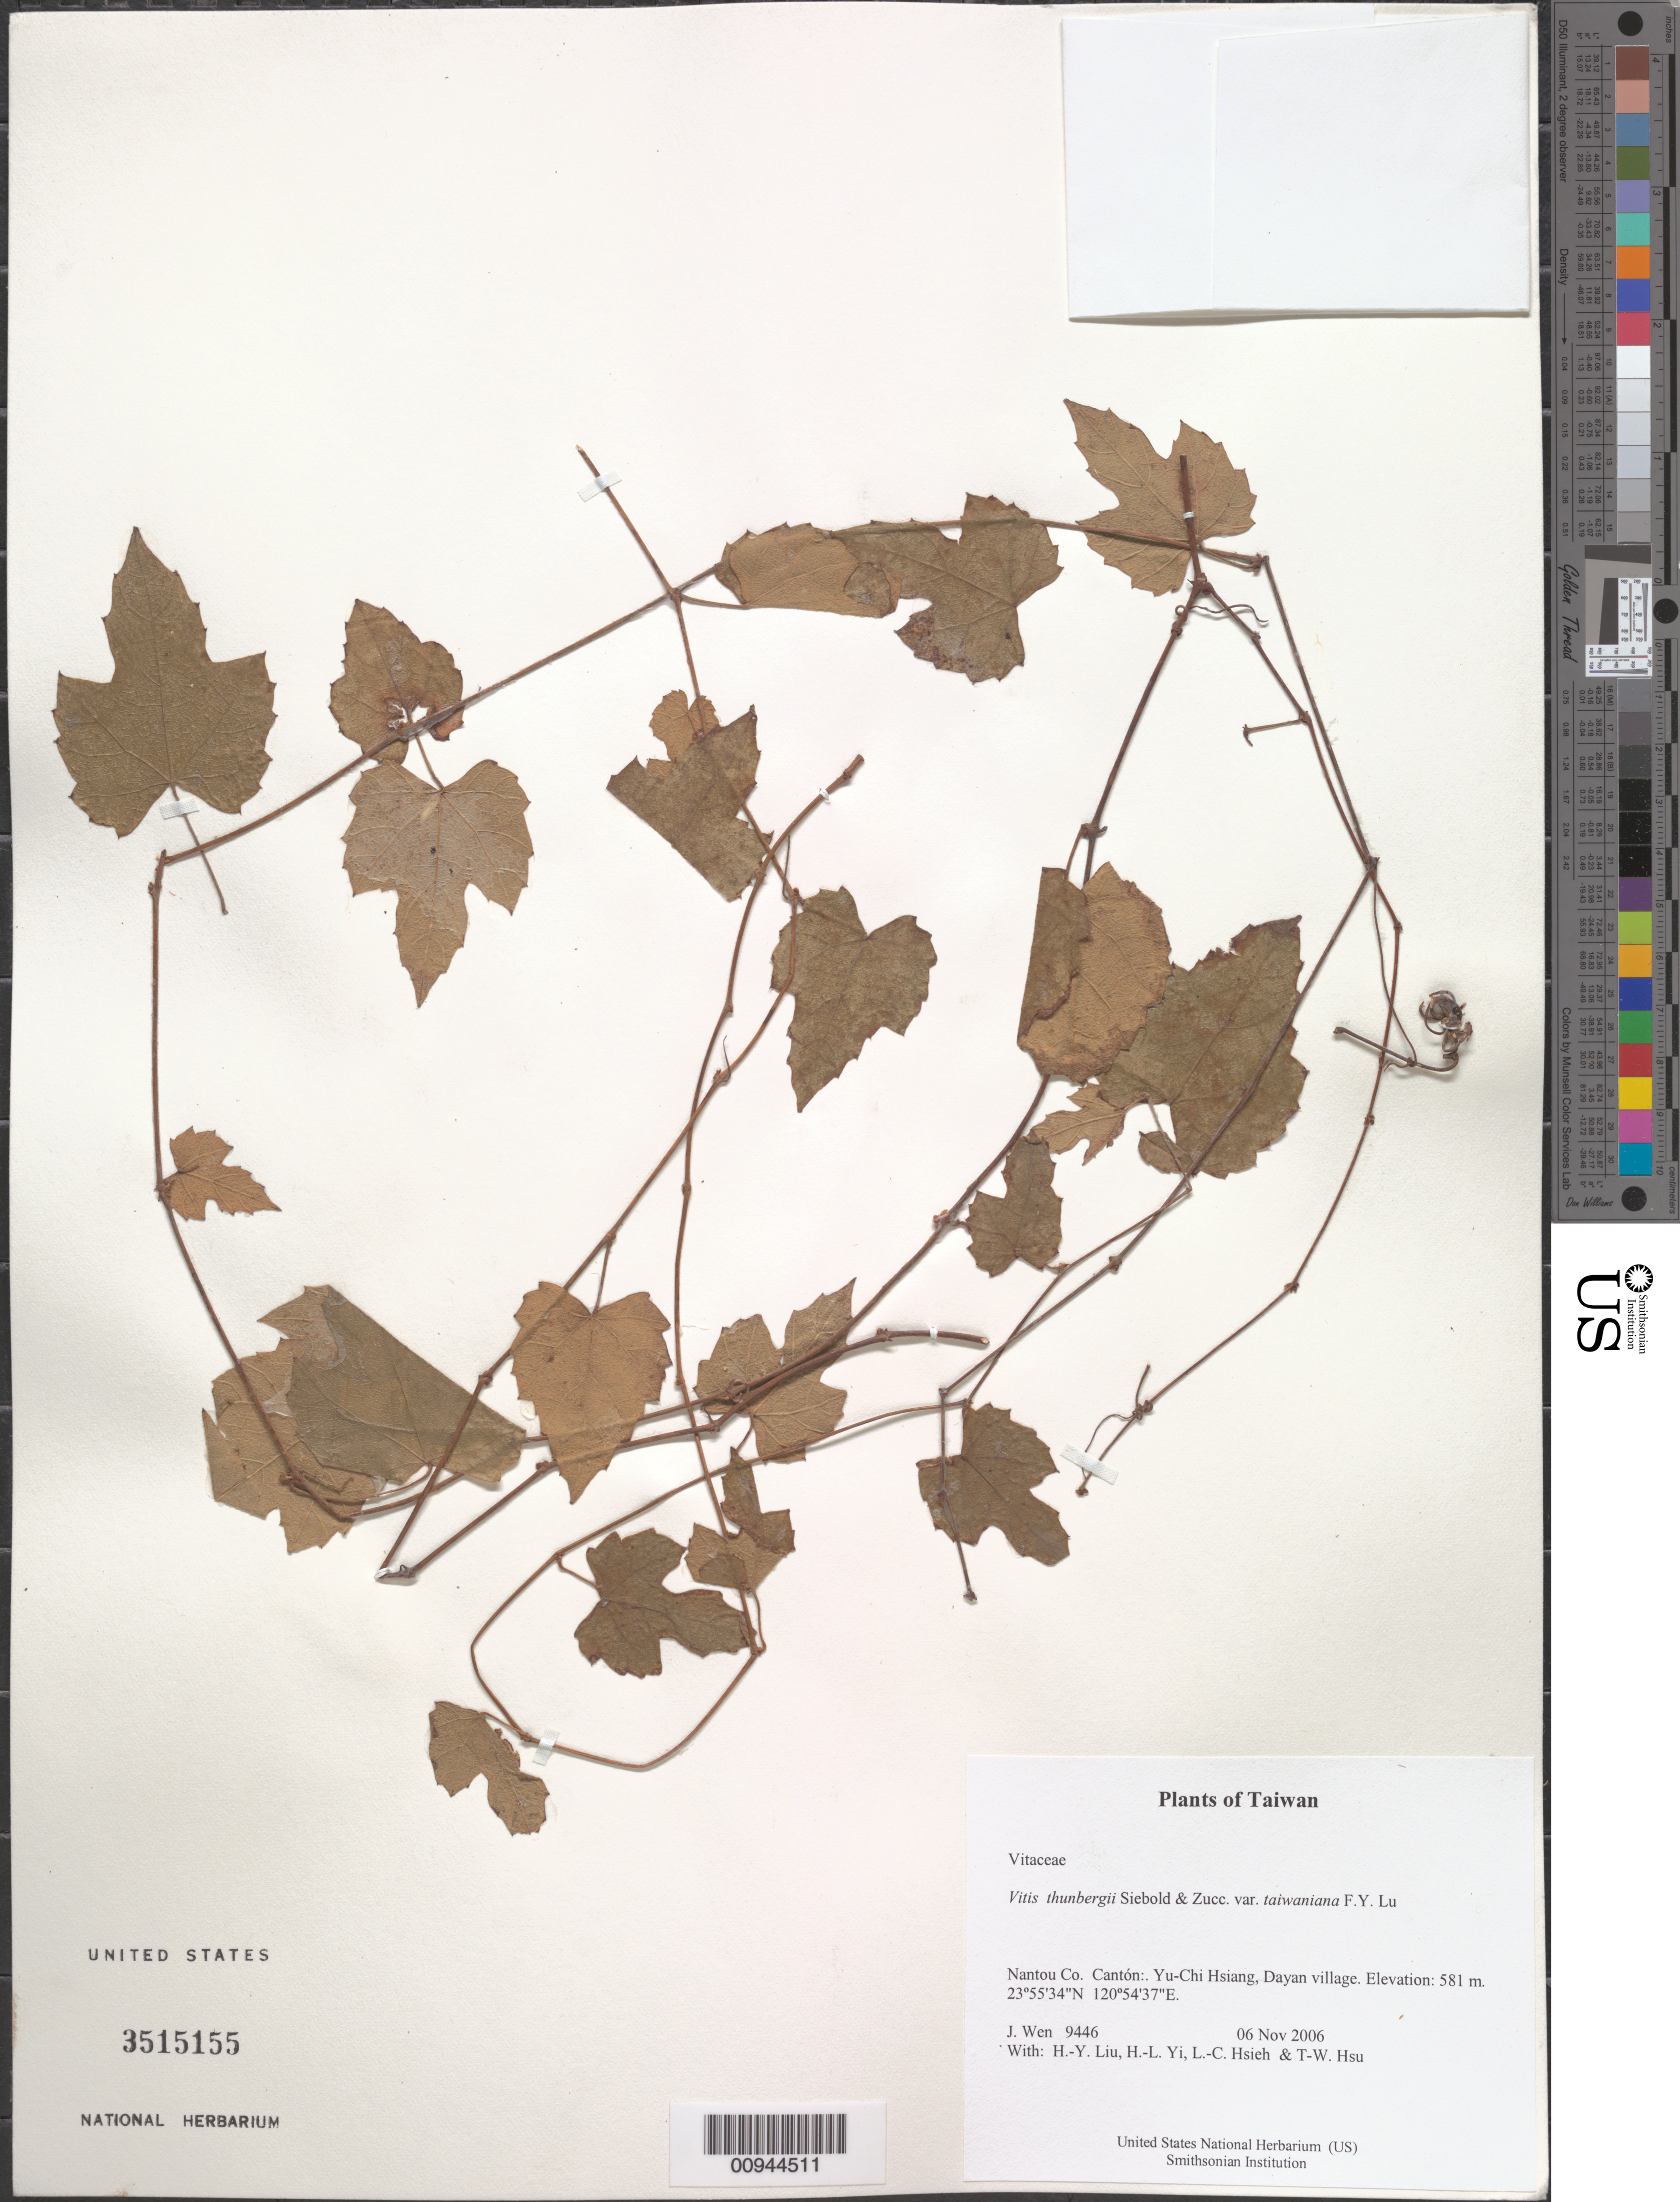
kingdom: Plantae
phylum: Tracheophyta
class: Magnoliopsida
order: Vitales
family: Vitaceae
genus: Vitis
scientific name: Vitis thunbergii var. taiwaniana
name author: F.Y. Lu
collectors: J. Wen, H. Liu, H. l. Yi, L. Hsieh & T. Hsu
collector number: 9446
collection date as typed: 06 Nov 2006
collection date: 2006-11-06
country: Taiwan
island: Taiwan [Formosa]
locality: Yu Chi Hsiang, Dayan Village.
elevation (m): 581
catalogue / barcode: US 3515155